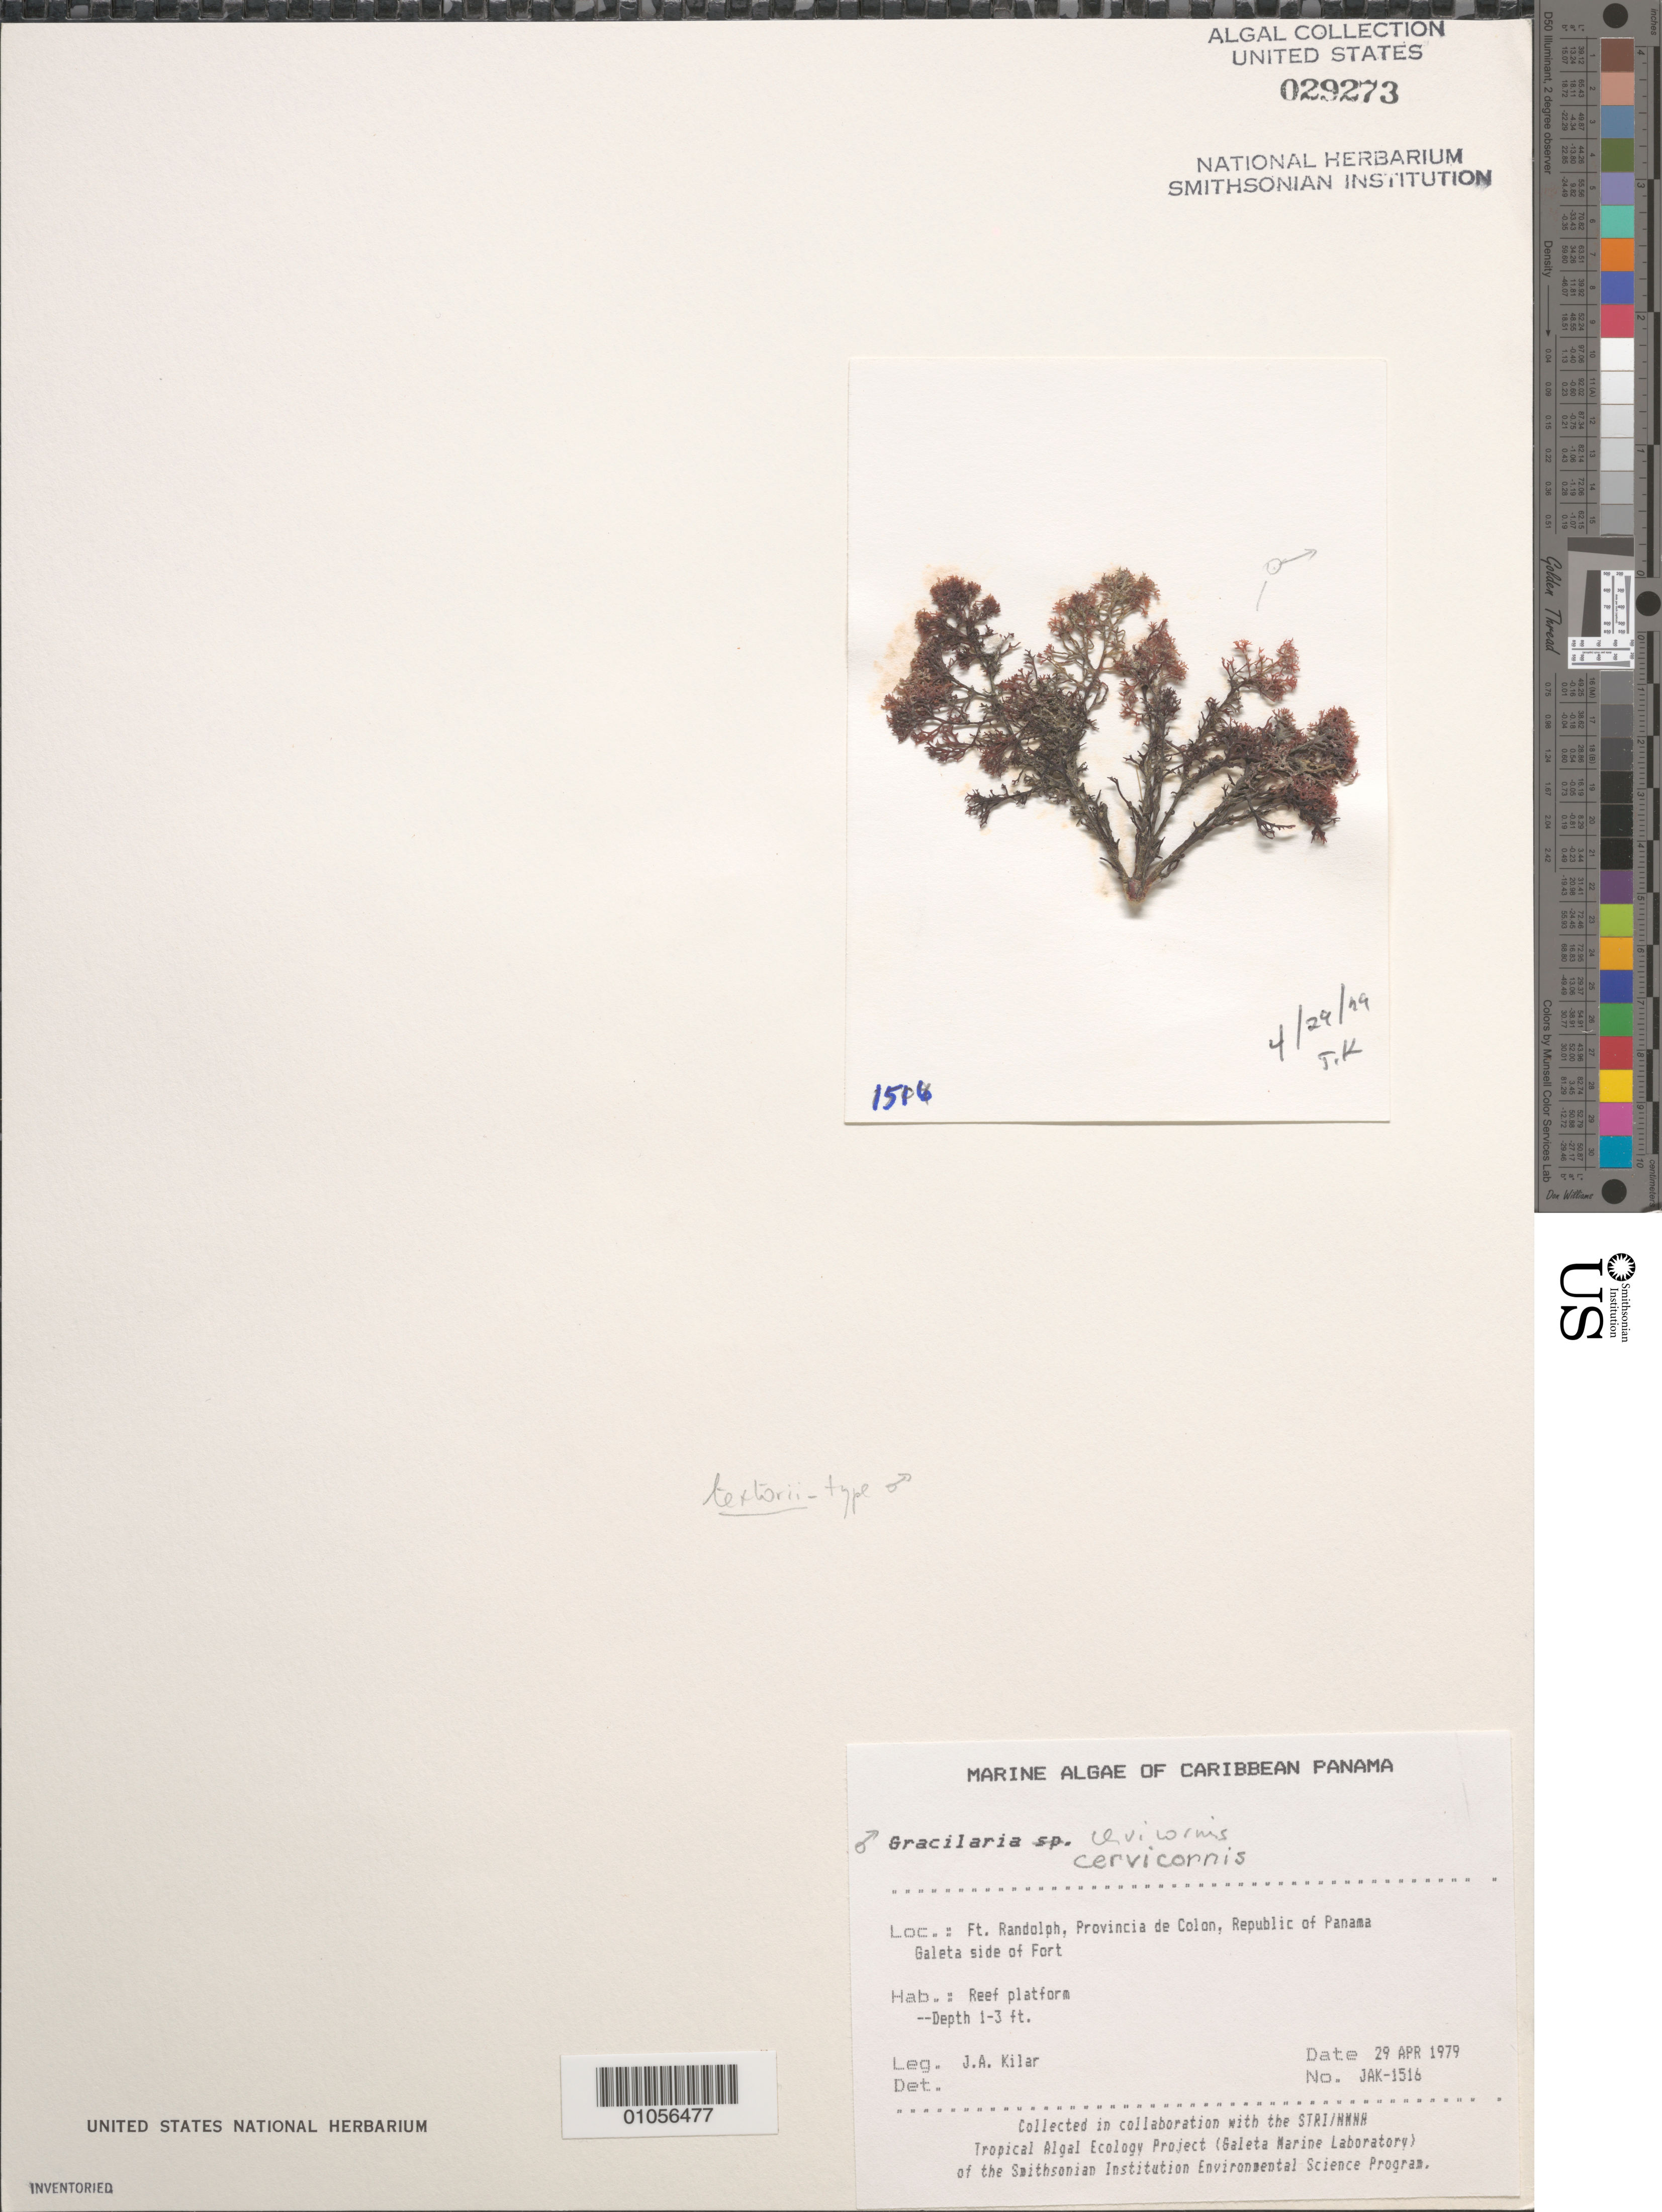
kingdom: Plantae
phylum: Rhodophyta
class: Florideophyceae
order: Gracilariales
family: Gracilariaceae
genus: Gracilaria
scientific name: Gracilaria cervicornis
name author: (Turner) J. Agardh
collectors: J. A. Kilar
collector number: JAK-1516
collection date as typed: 29 Apr 1979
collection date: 1979-04-29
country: Panama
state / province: Colón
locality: Fort Randolph, Galeta side of fort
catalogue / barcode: US 29273